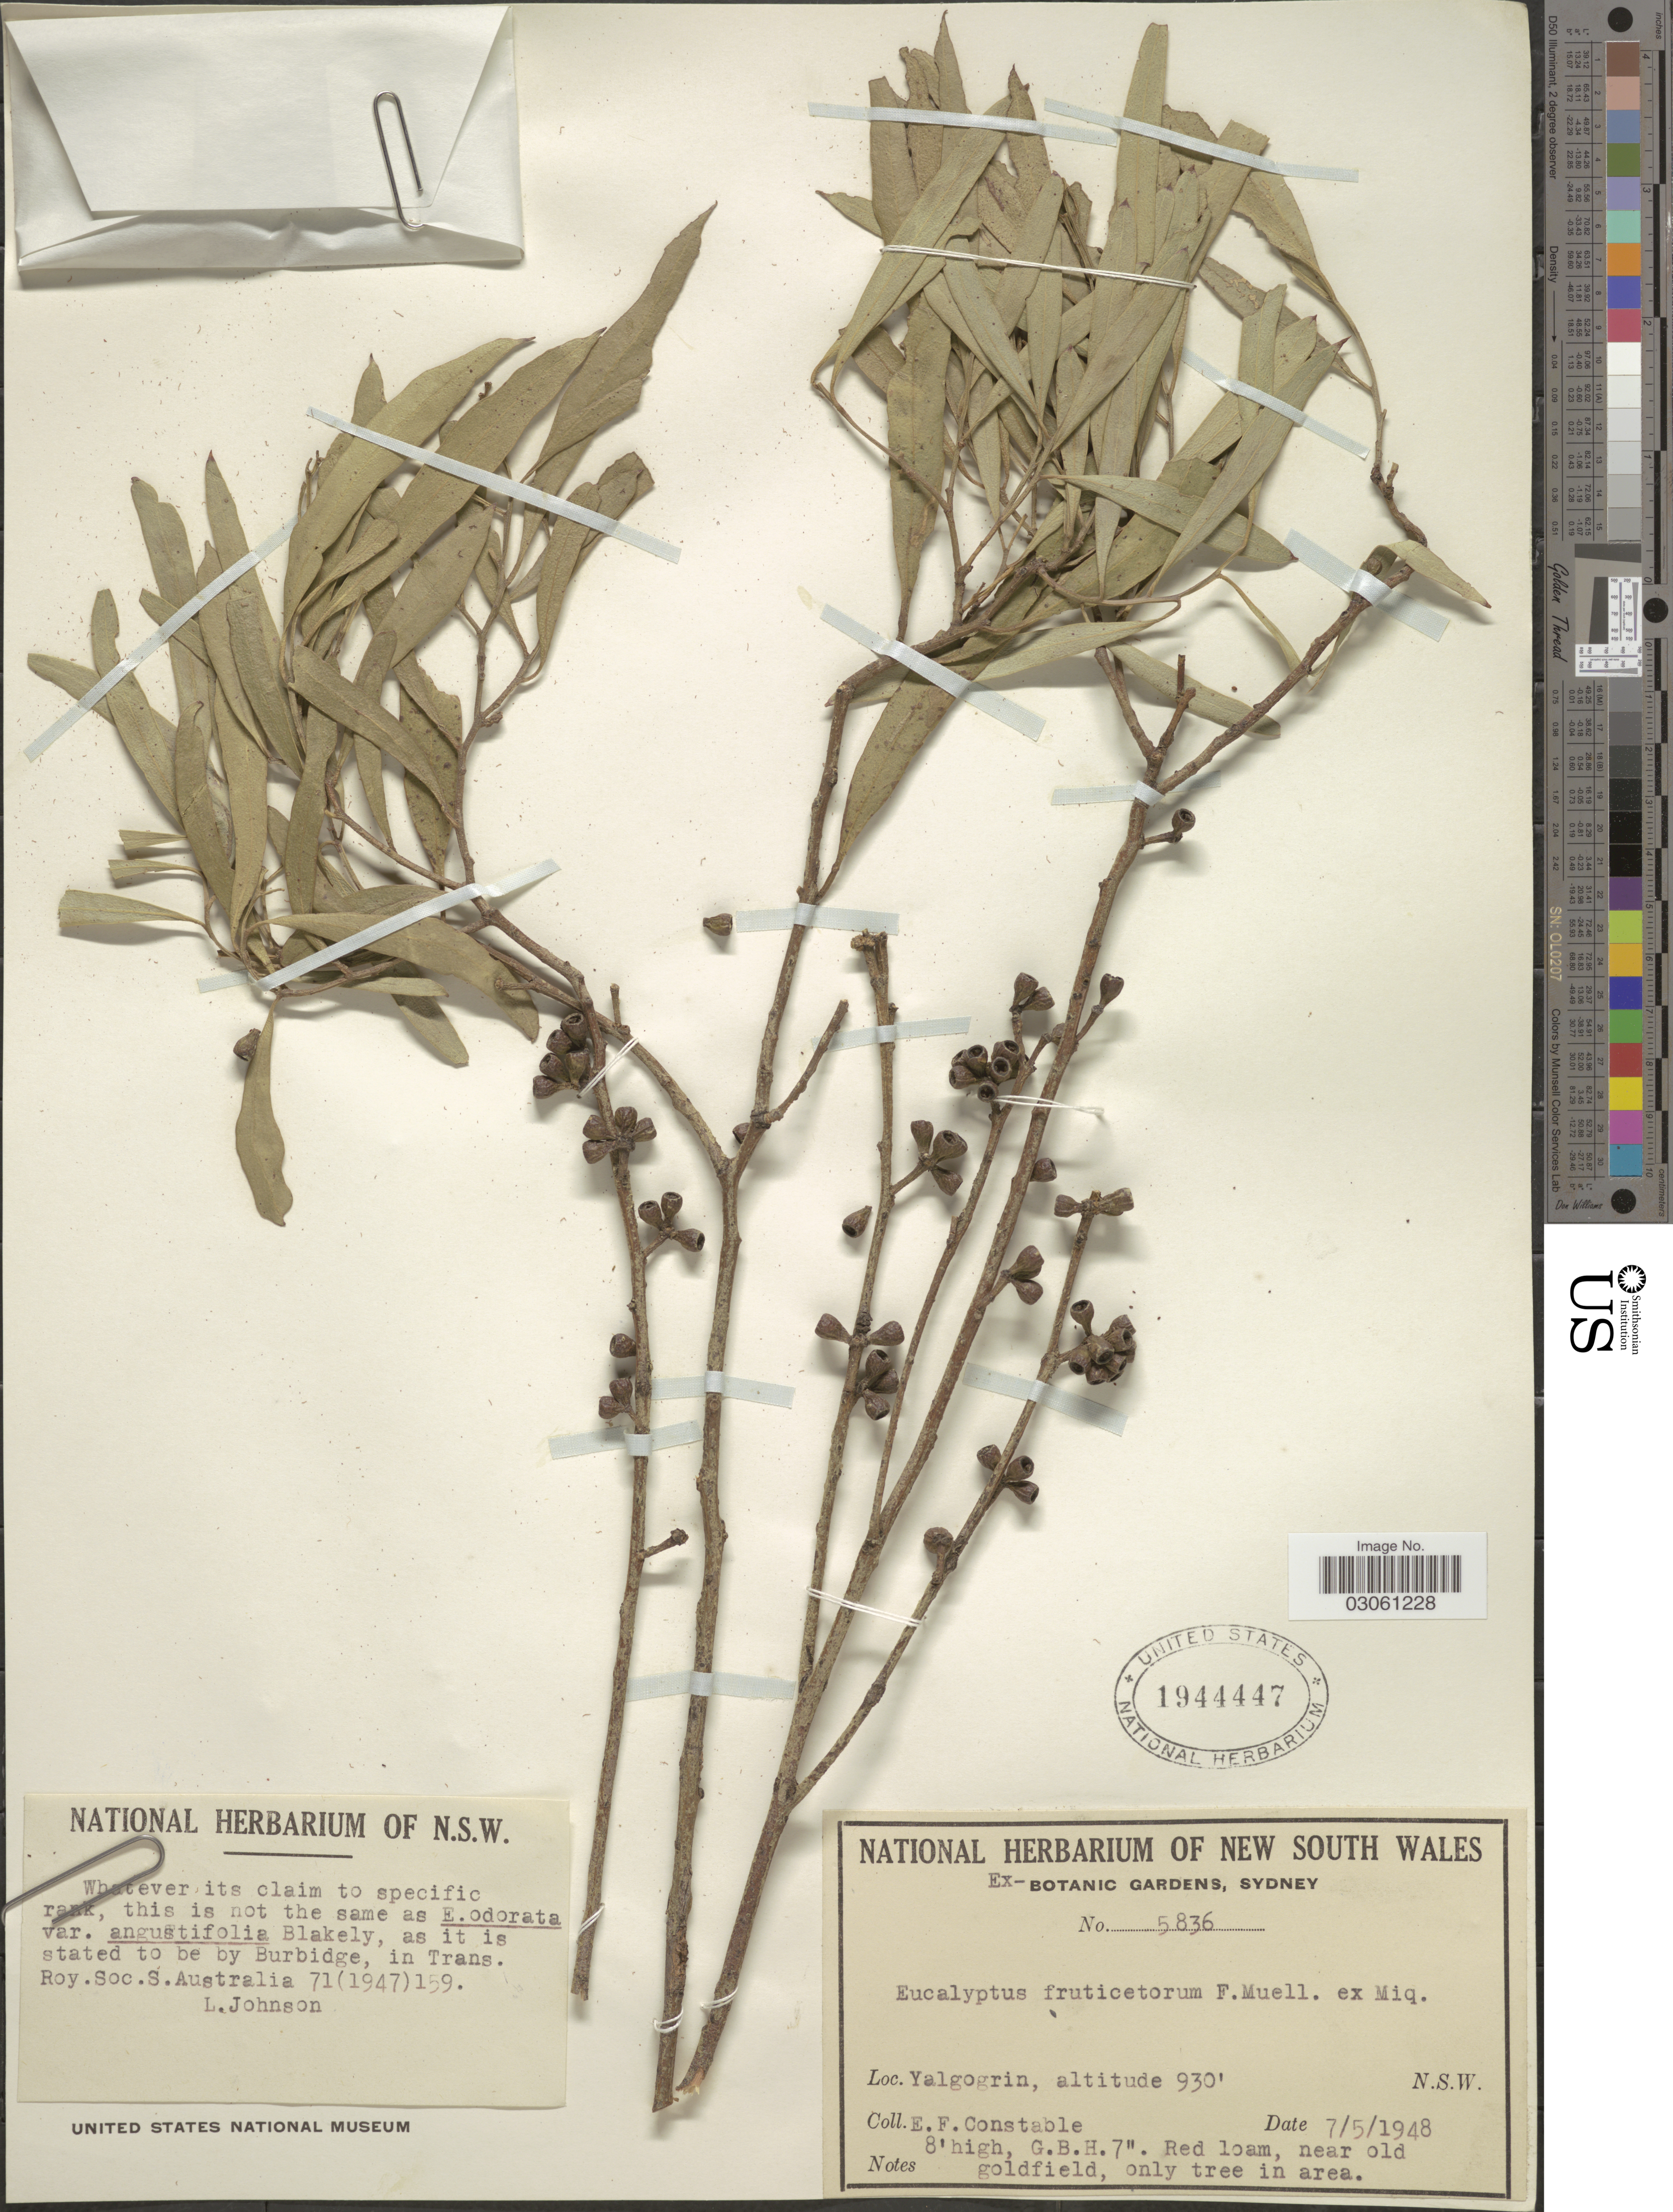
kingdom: Plantae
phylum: Tracheophyta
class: Magnoliopsida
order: Myrtales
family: Myrtaceae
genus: Eucalyptus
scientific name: Eucalyptus fruticetorum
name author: F. Muell. ex Miq.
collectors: E. F. Constable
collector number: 5836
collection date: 1948-05-07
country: Australia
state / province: New South Wales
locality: Yalgogrin. N.S.W.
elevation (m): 283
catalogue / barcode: US 1944447